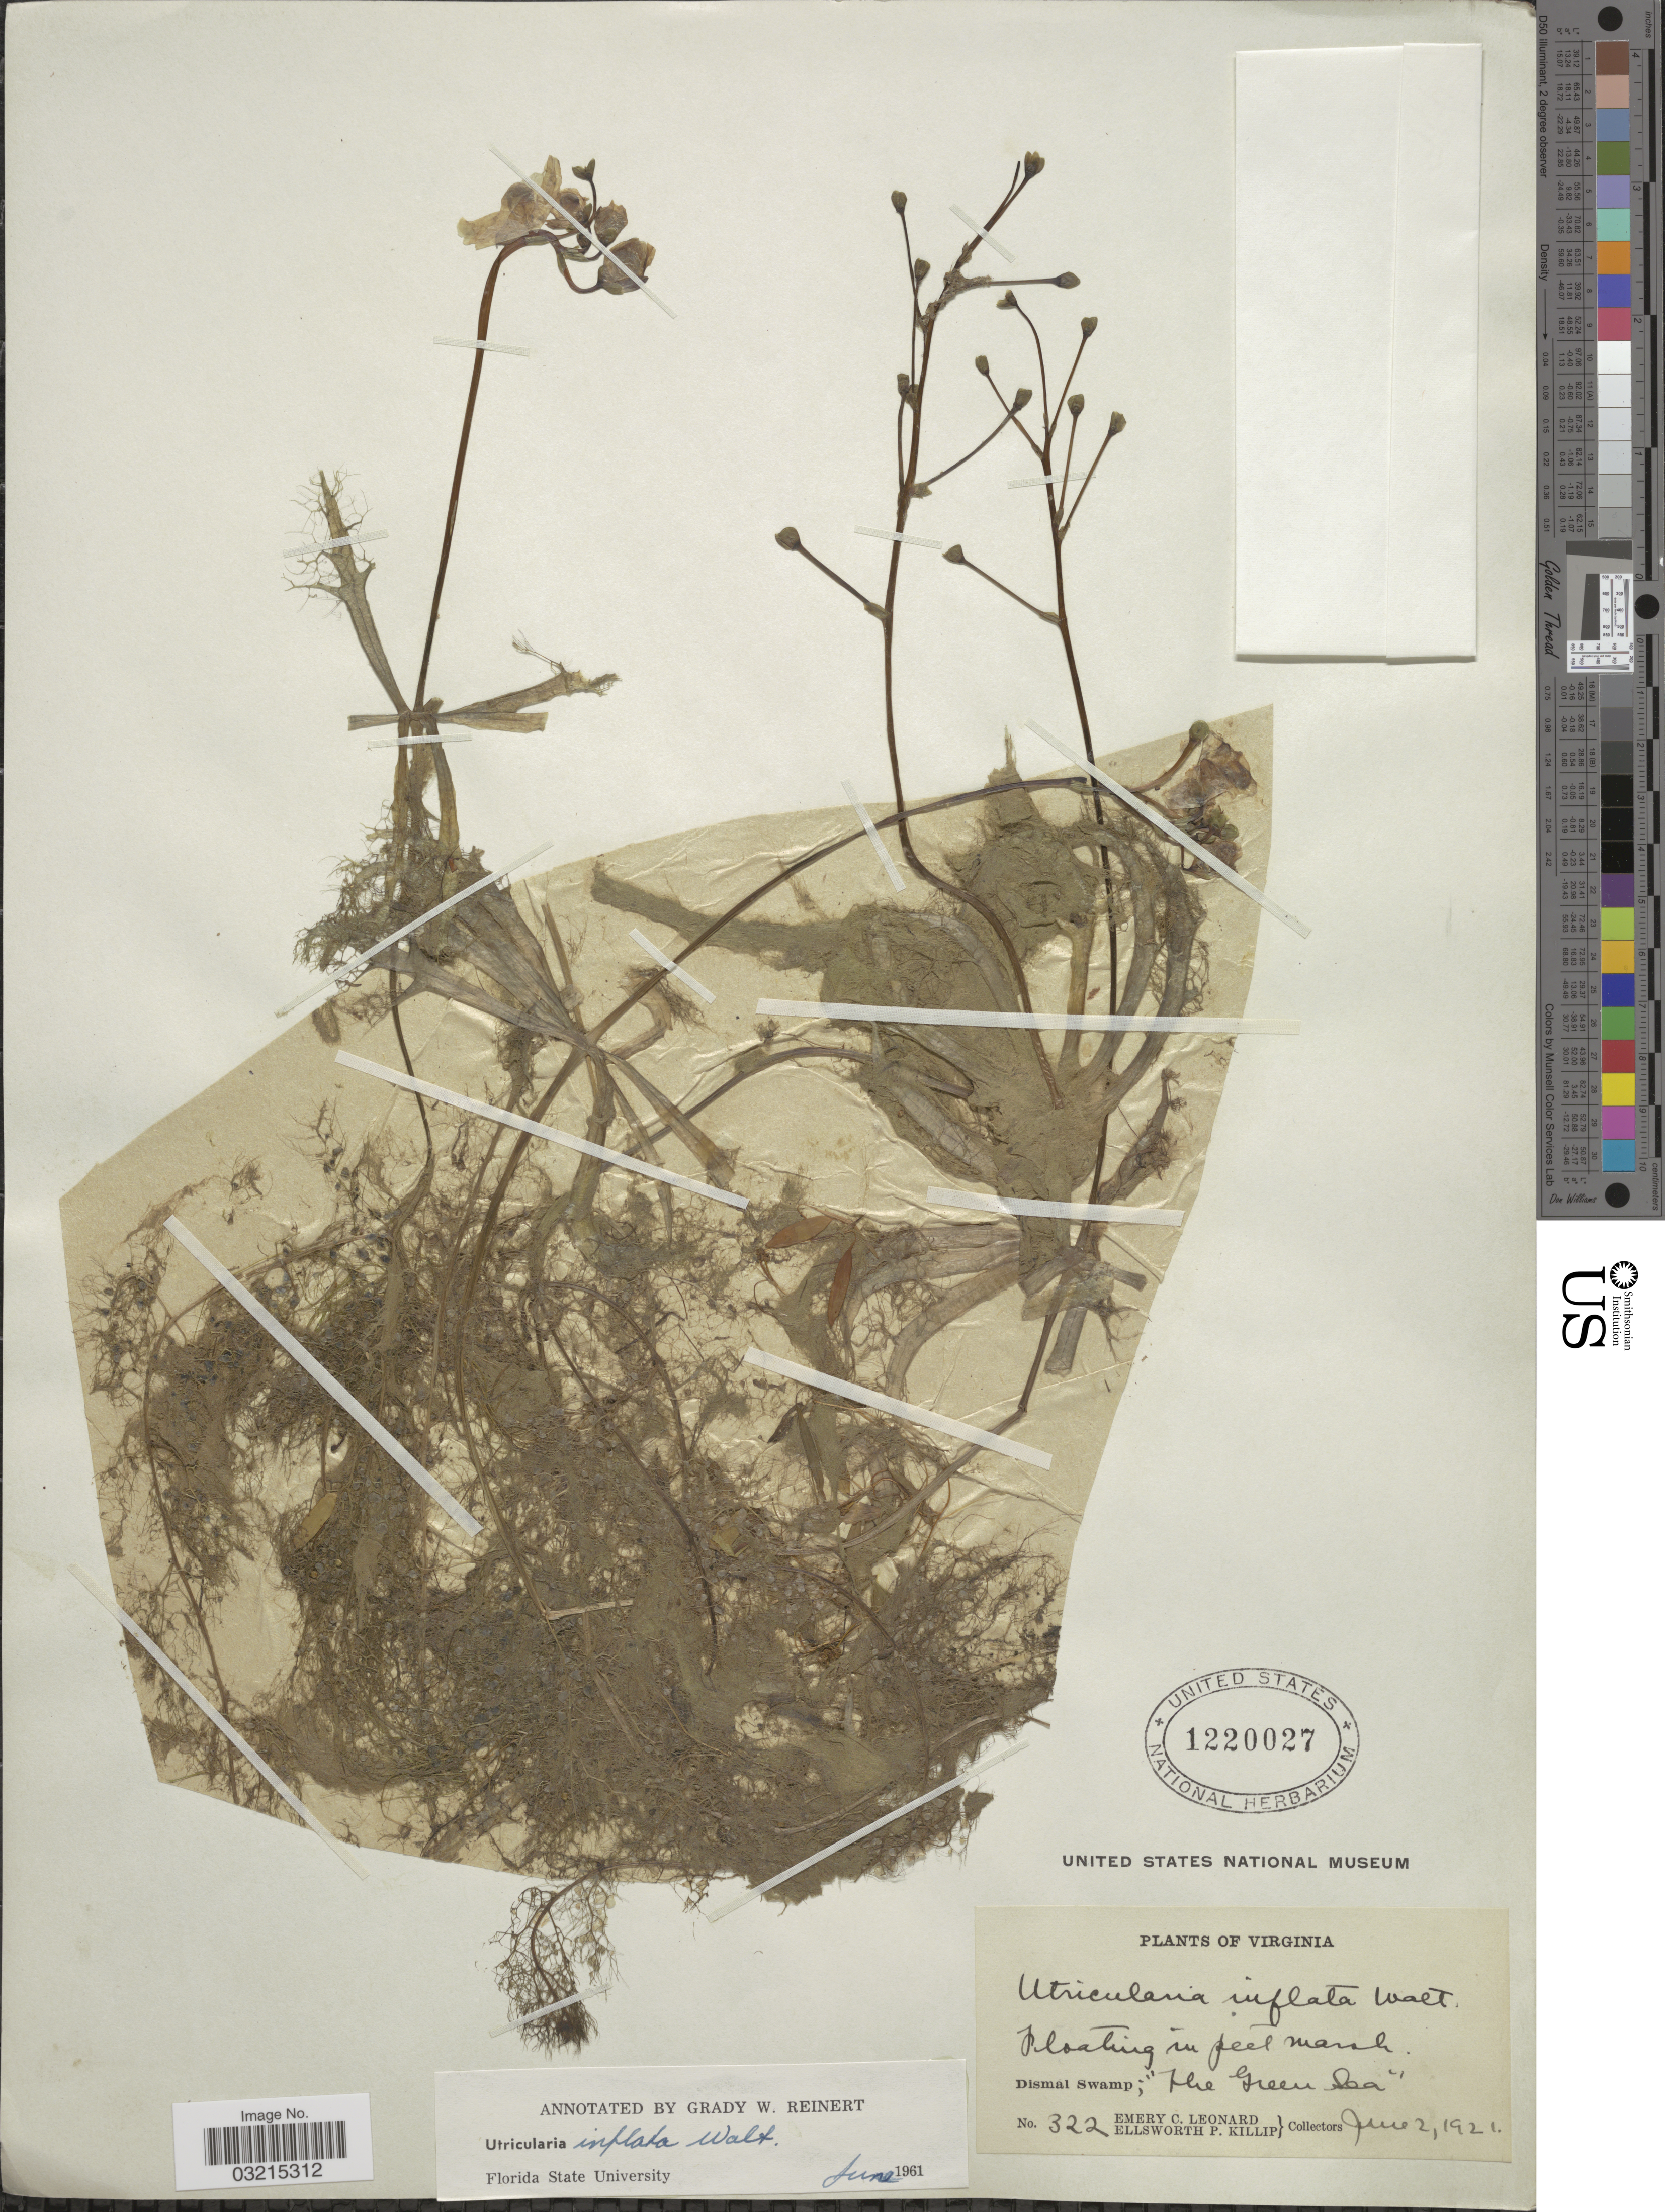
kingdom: Plantae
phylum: Tracheophyta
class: Magnoliopsida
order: Lamiales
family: Lentibulariaceae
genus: Utricularia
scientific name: Utricularia inflata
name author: Walter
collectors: E. C. Leonard & E. P. Killip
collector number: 322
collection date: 1921-06-02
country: United States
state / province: Virginia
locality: Dismal Swamp; "The Green Sea".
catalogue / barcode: US 1220027